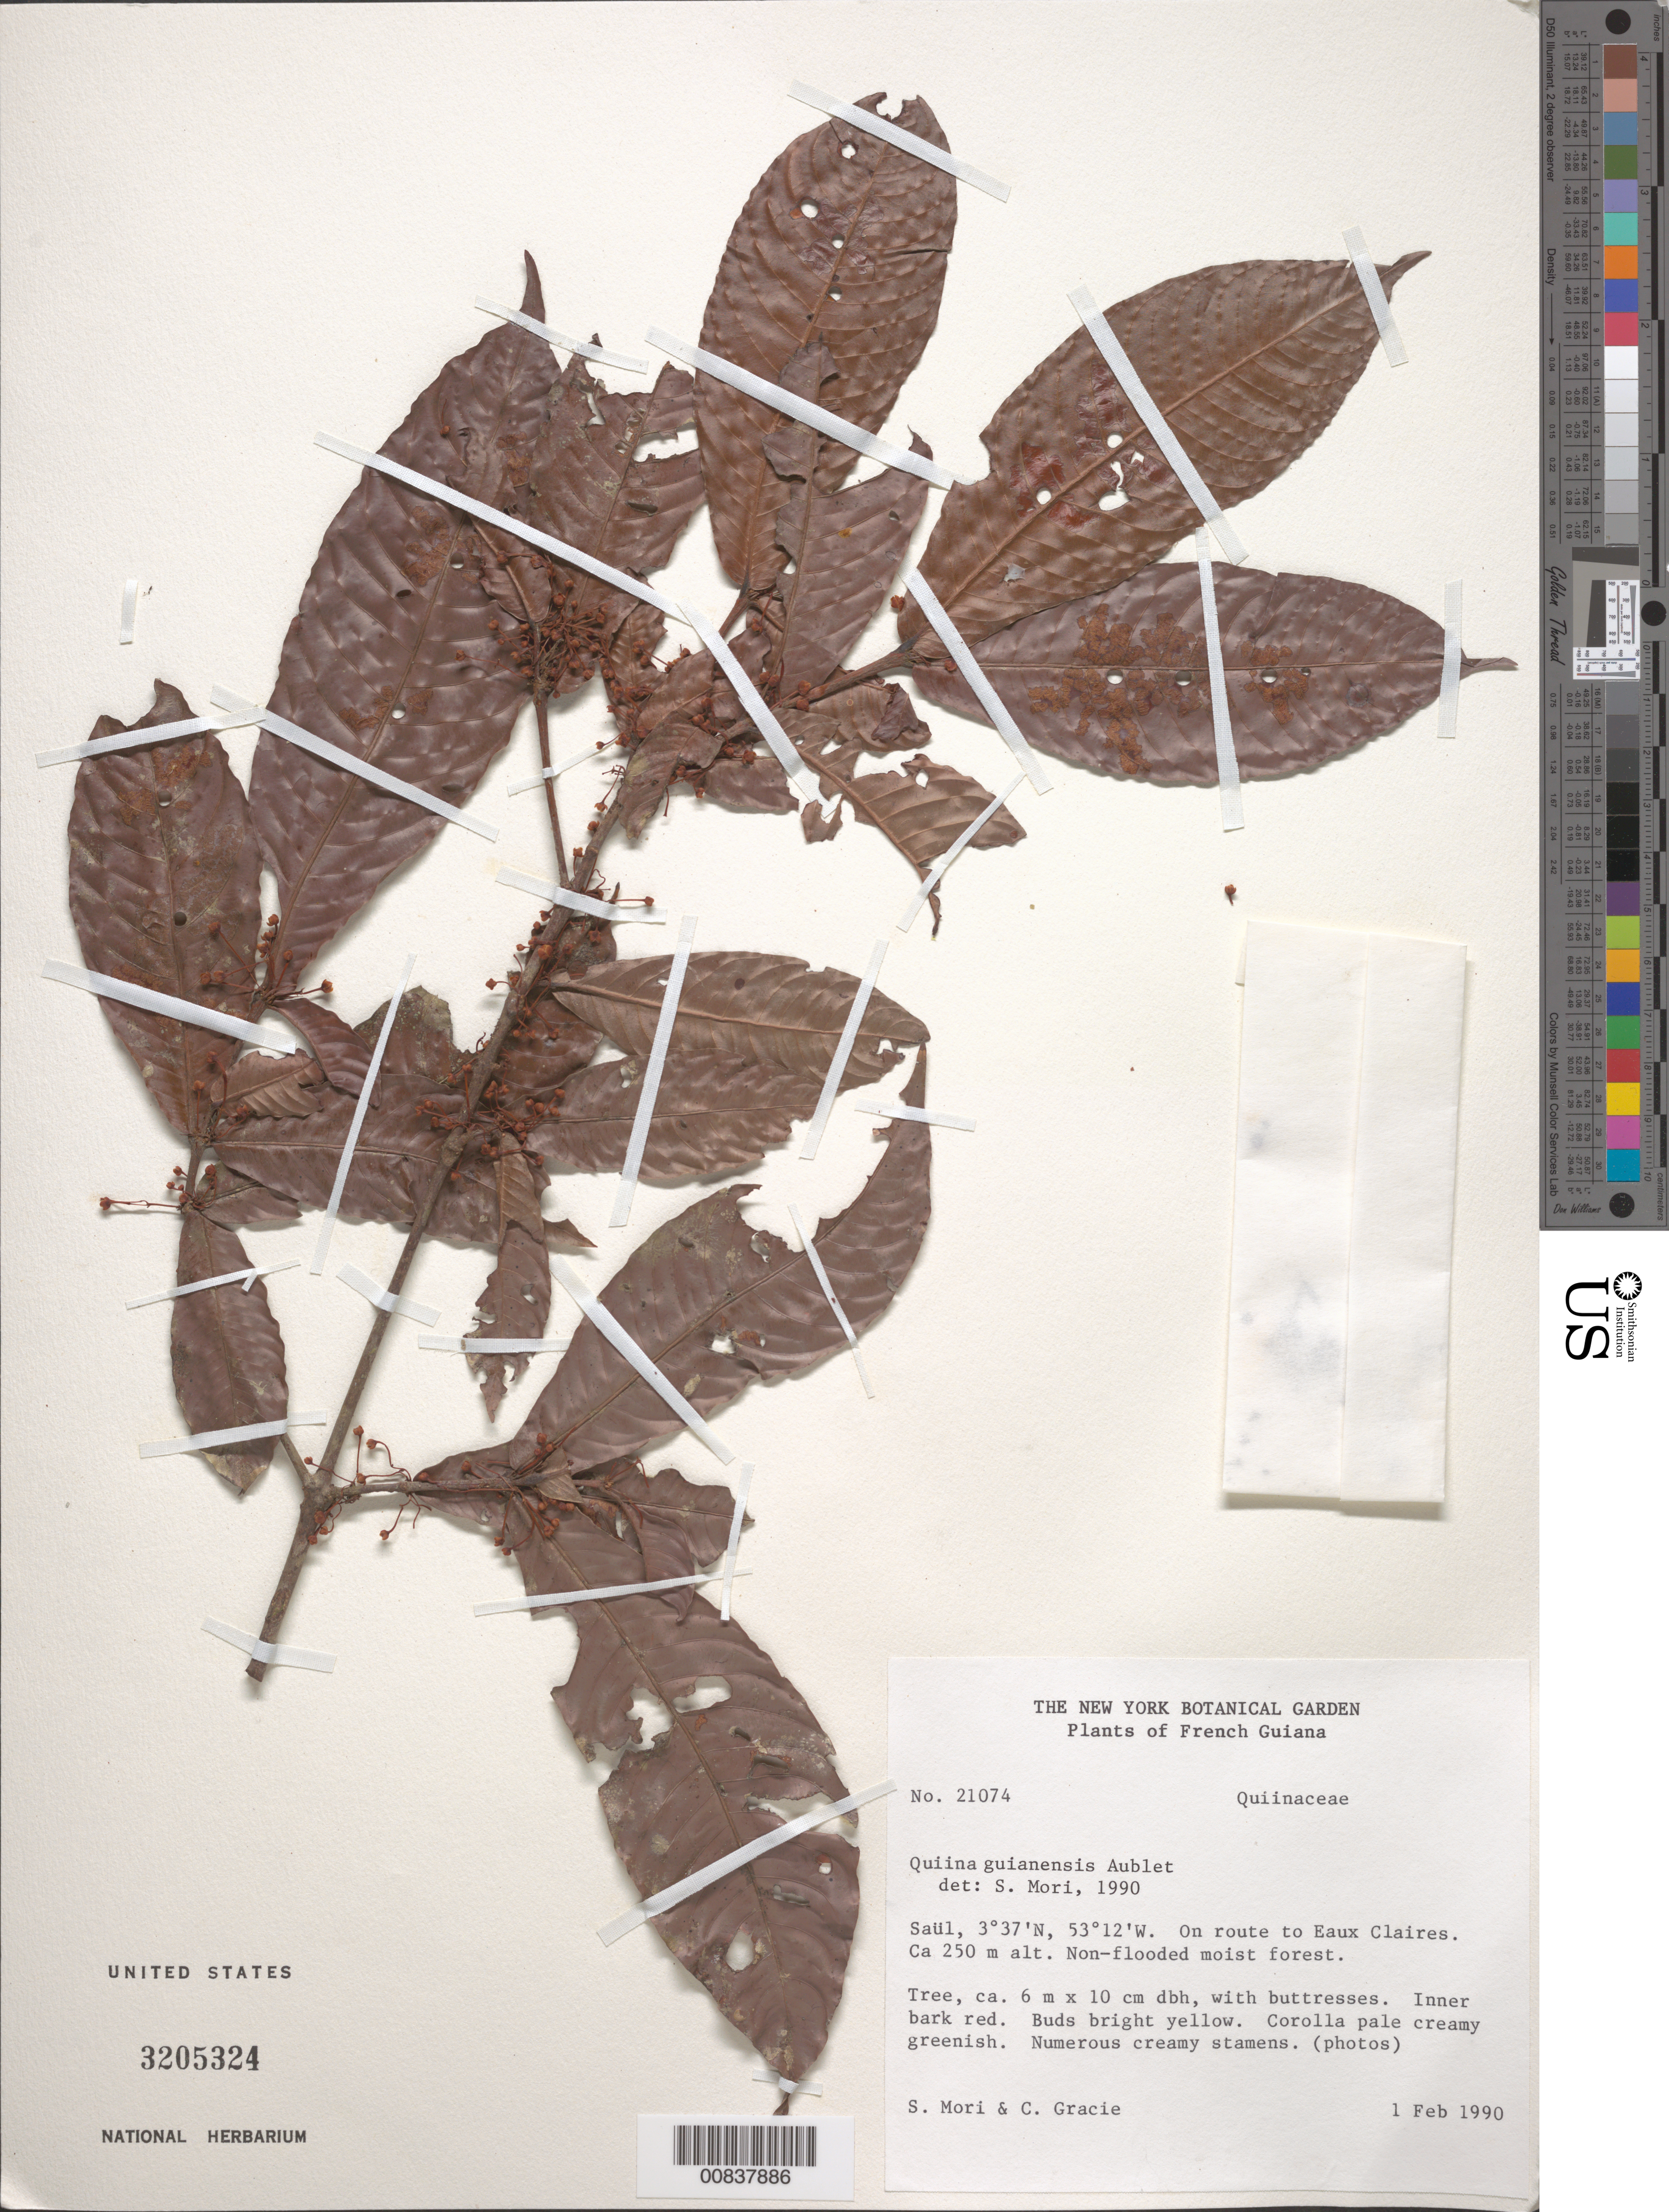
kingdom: Plantae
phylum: Tracheophyta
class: Magnoliopsida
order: Malpighiales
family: Quiinaceae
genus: Quiina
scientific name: Quiina guianensis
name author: Aubl.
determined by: Mori, Scott A.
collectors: S. Mori & C. A. Gracie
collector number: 21074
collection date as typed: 1-Feb-90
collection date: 1990-02-01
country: French Guiana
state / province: Saint-Laurent-du-Maroni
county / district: Saül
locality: Eaux Claires, on road to, Saül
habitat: Non-flooded moist forest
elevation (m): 250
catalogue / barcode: US 3205324